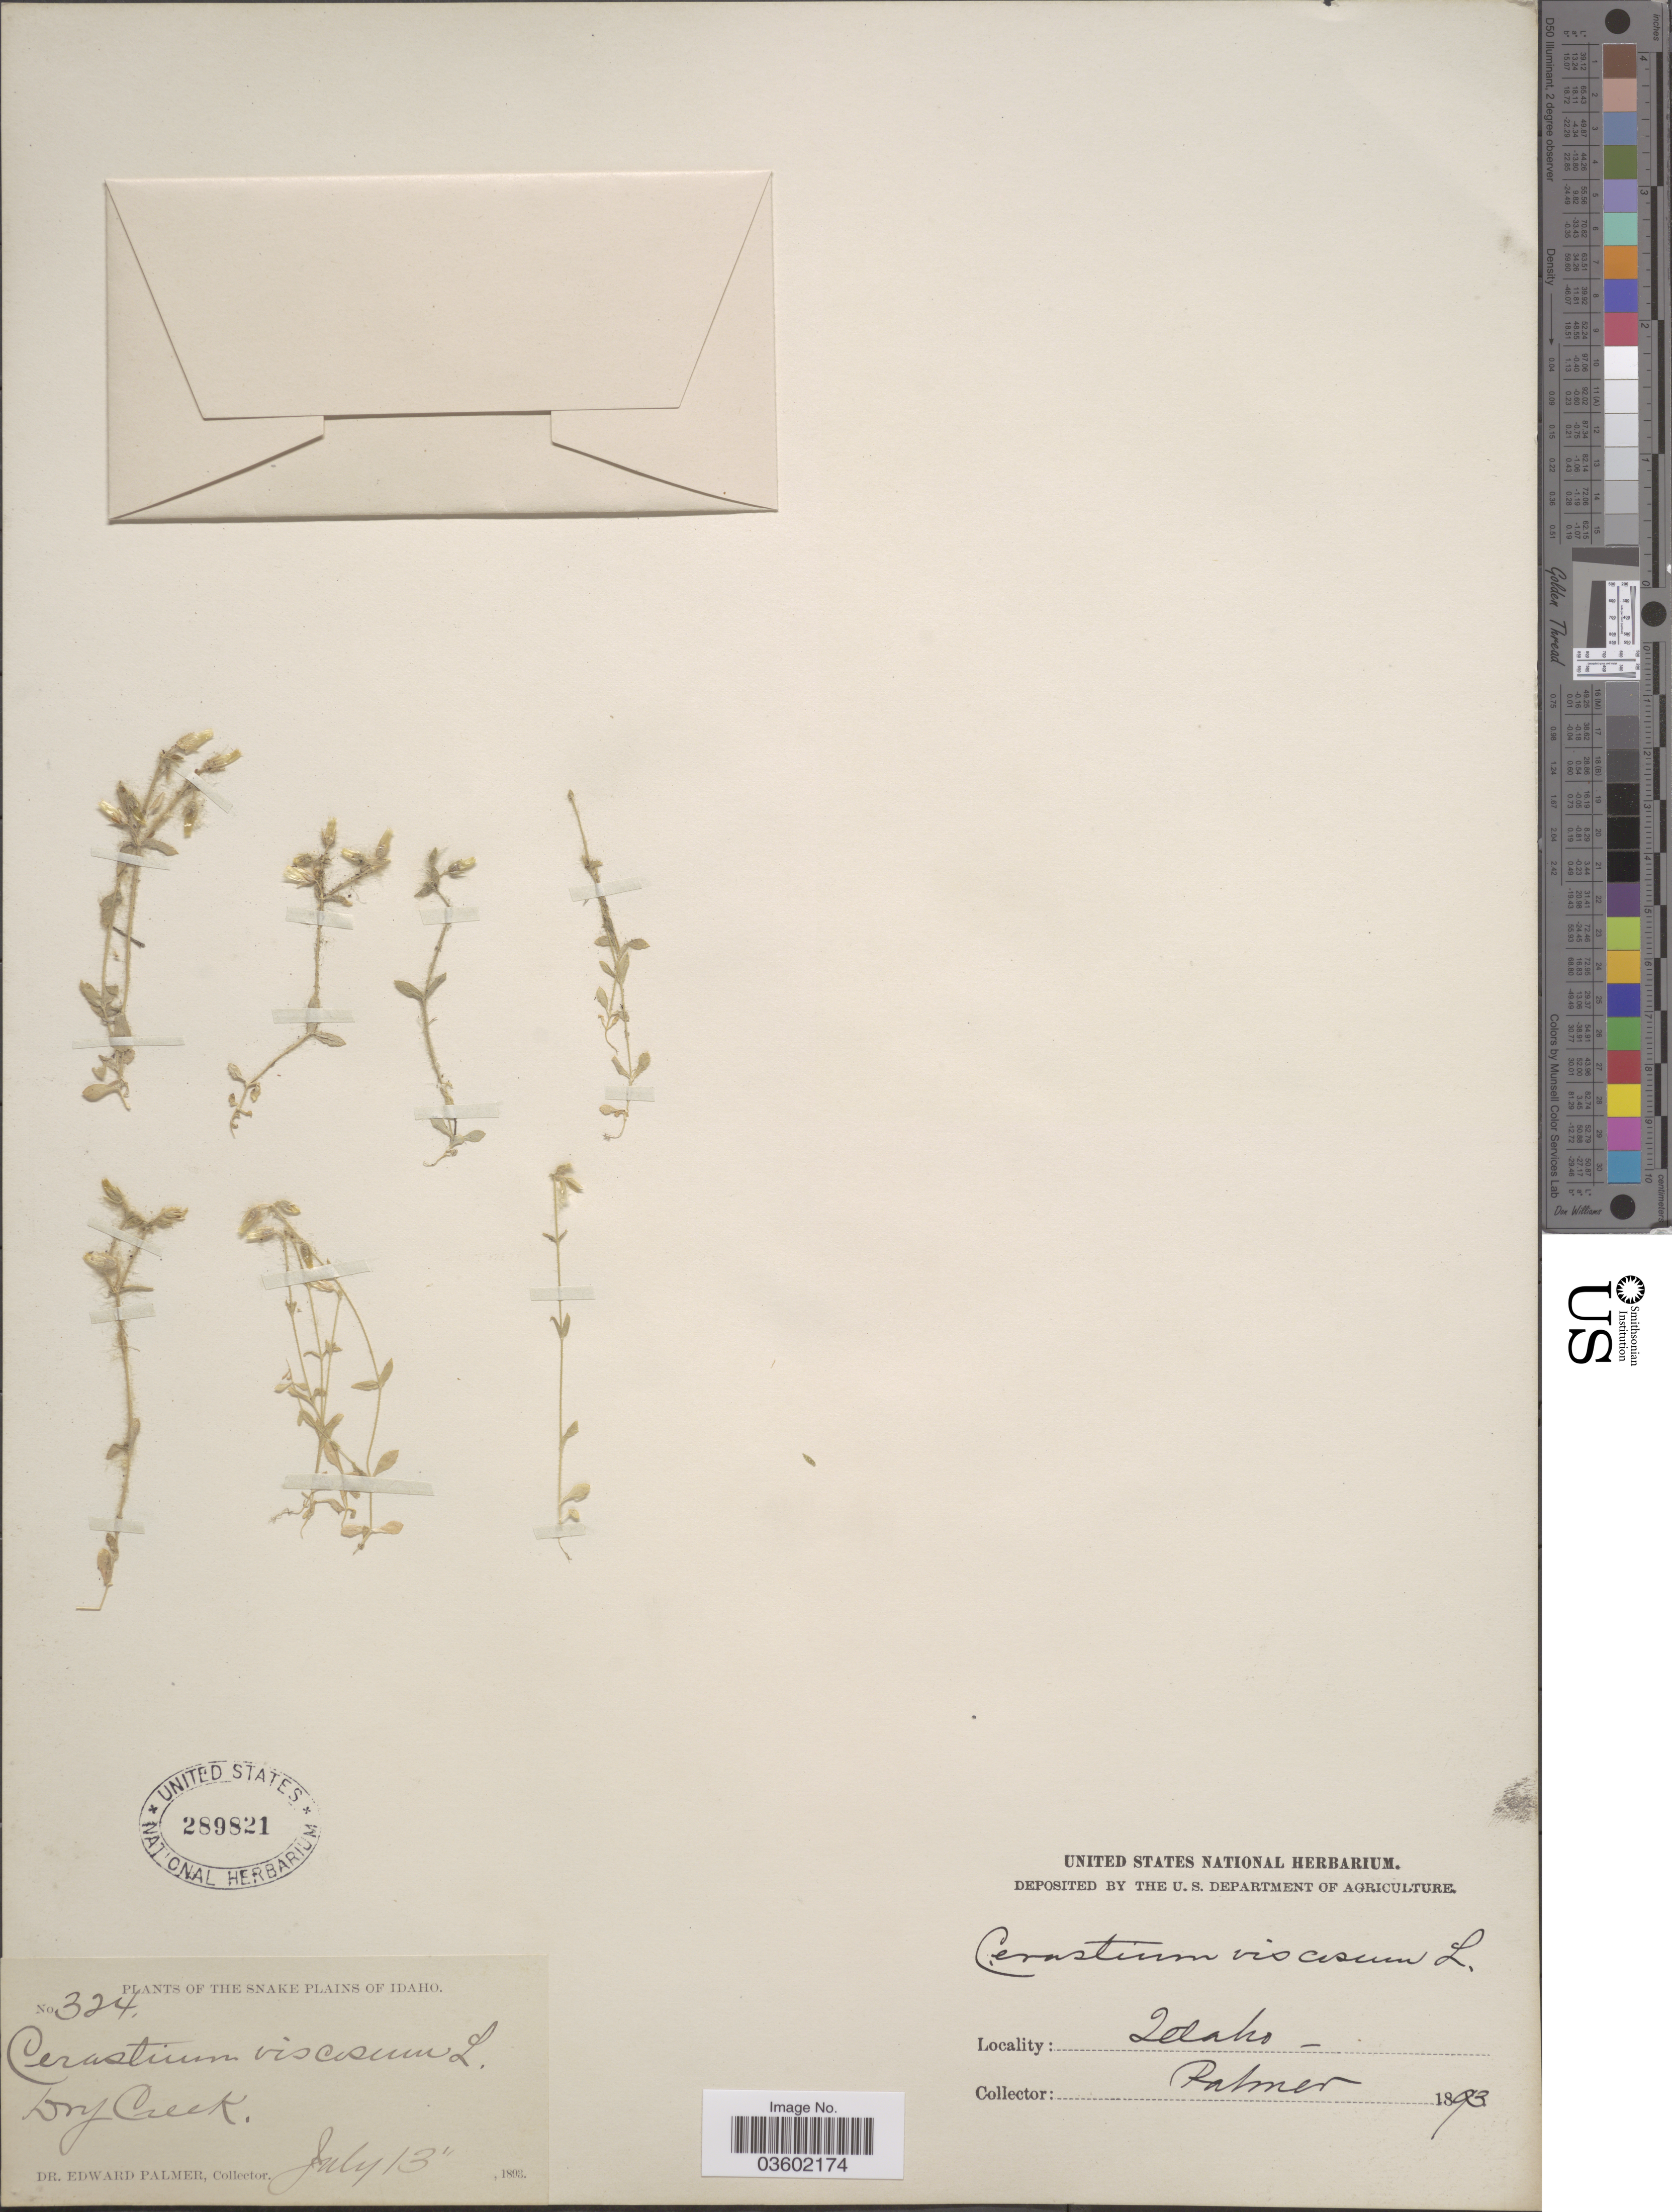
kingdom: Plantae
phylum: Tracheophyta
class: Magnoliopsida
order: Caryophyllales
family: Caryophyllaceae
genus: Cerastium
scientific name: Cerastium viscosum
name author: L.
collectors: E. Palmer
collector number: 324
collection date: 1893-07-13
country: United States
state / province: Idaho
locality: The Snake Plains of Idaho. Dry Creek.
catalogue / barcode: US 289821